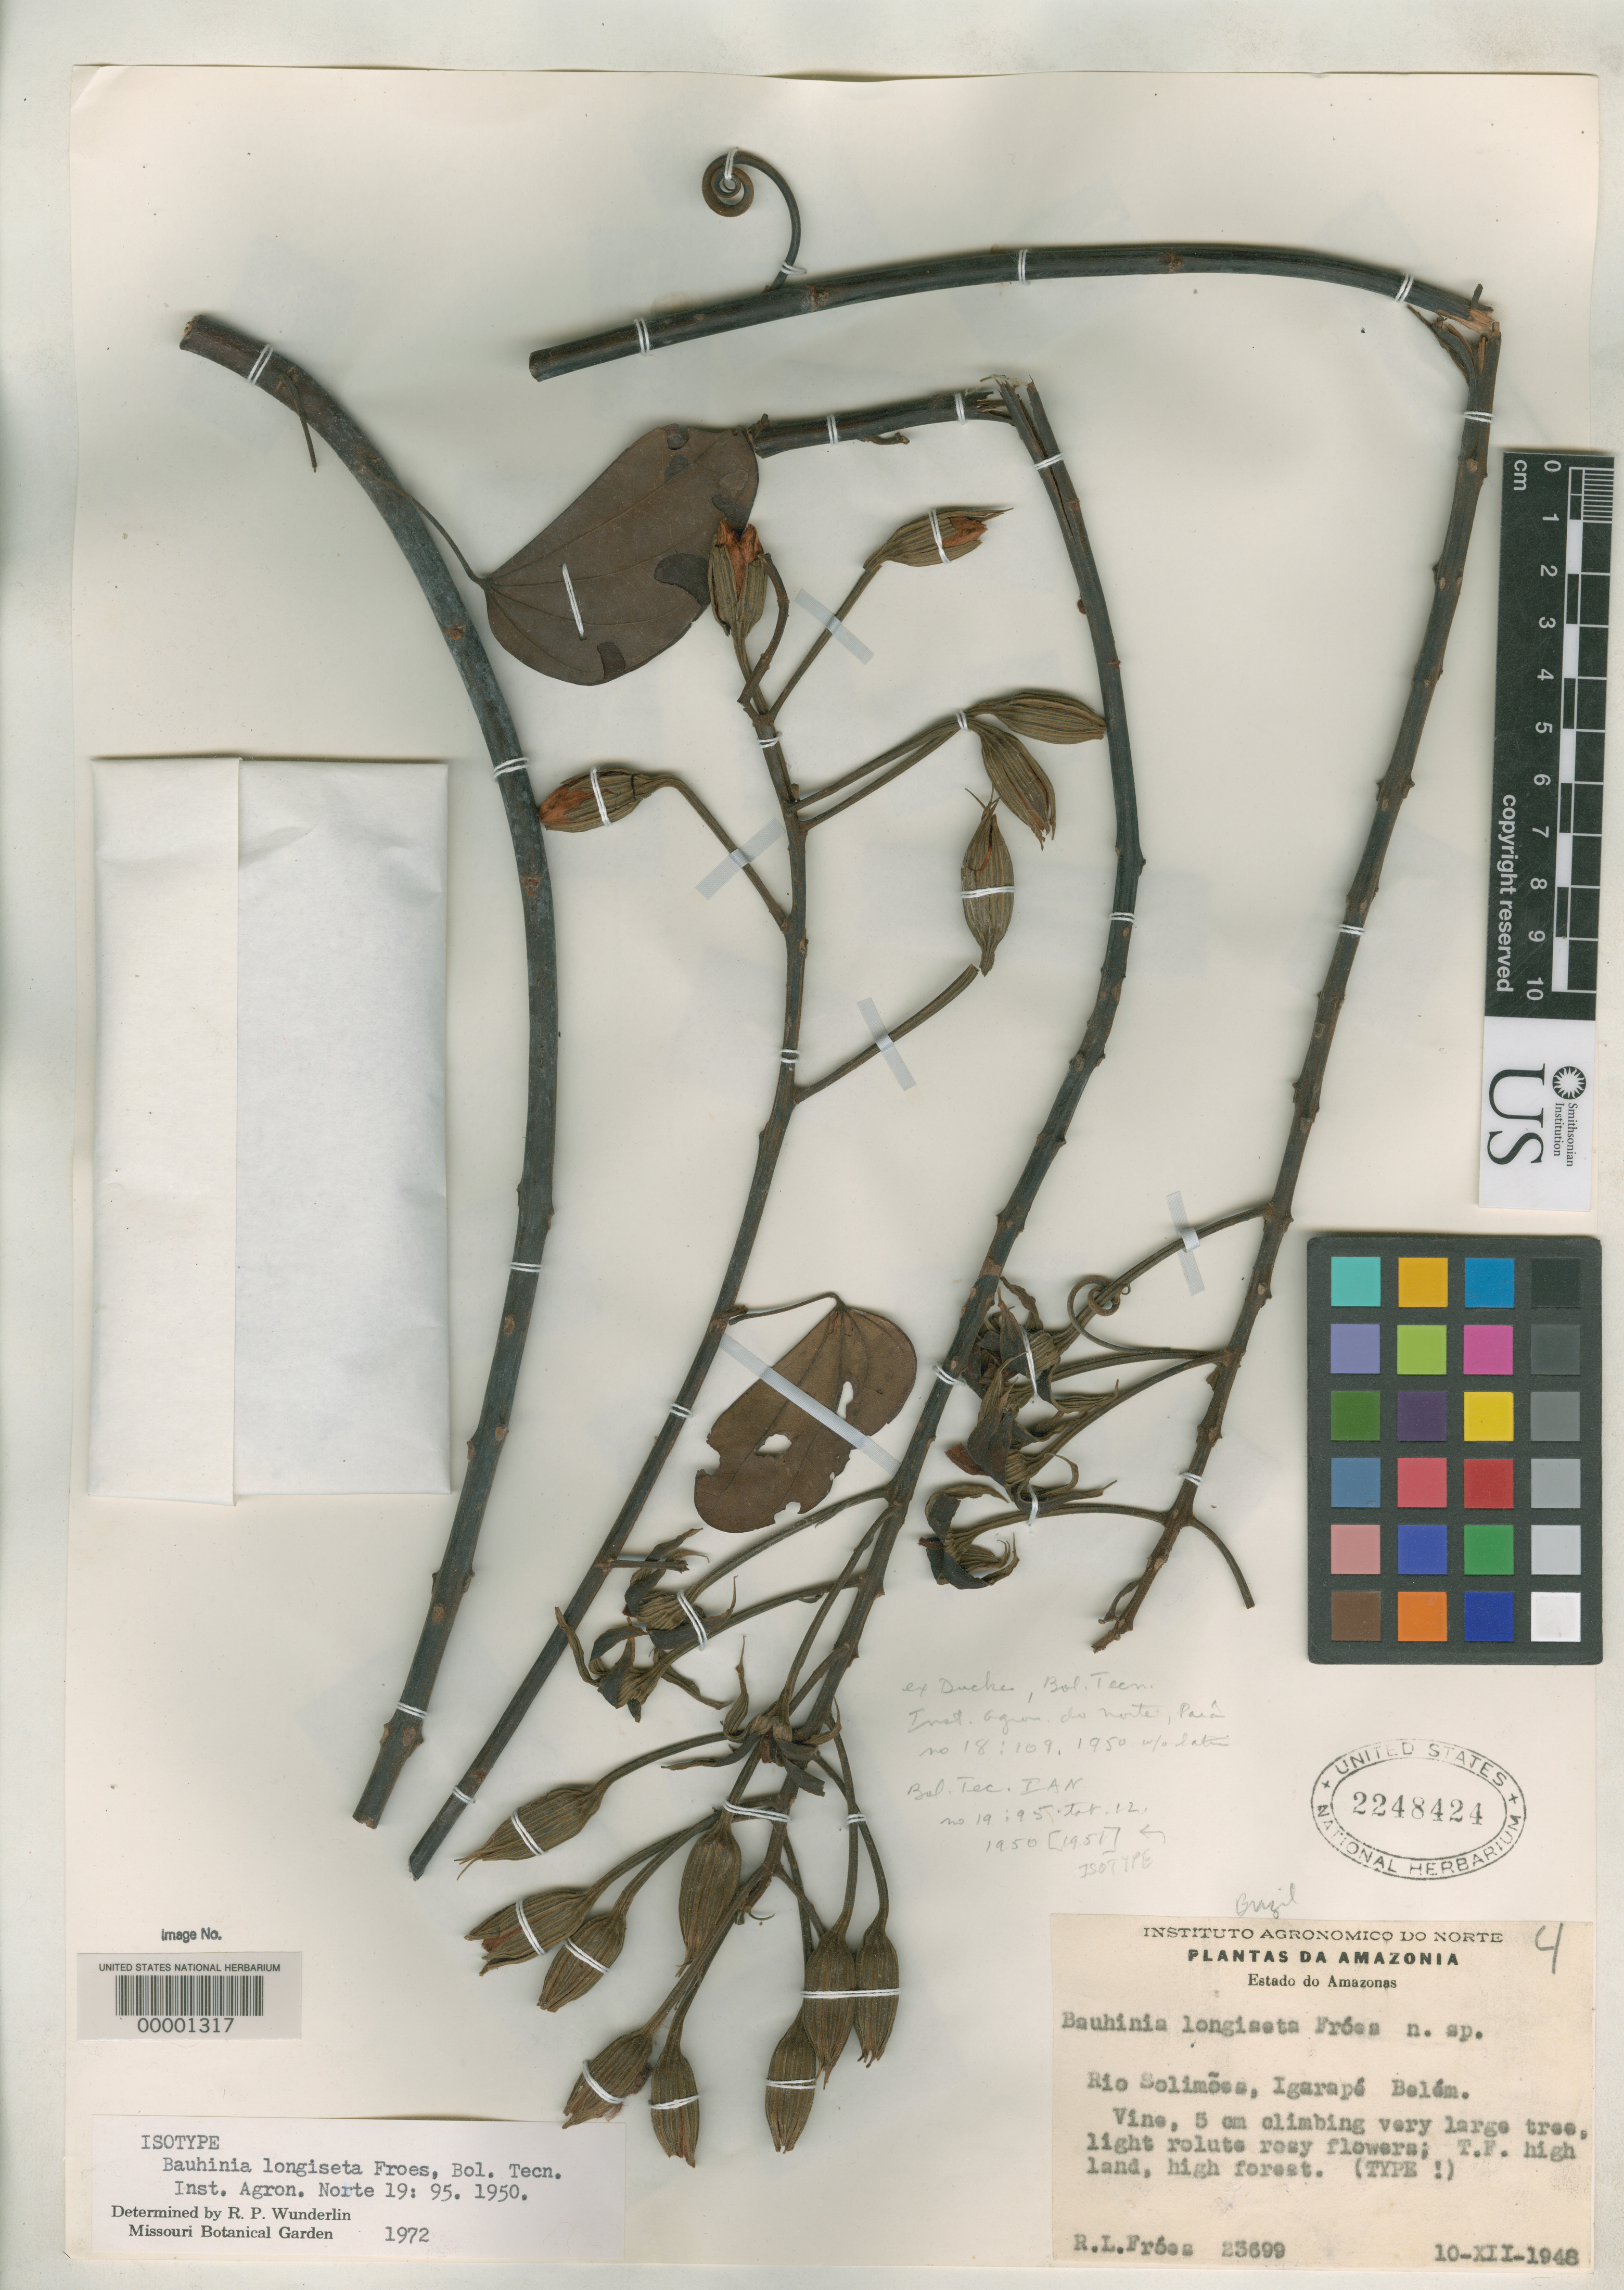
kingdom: Plantae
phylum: Tracheophyta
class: Magnoliopsida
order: Fabales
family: Fabaceae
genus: Bauhinia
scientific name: Bauhinia longiseta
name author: Fróes ex Ducke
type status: Isotype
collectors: R. L. Fróes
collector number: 23699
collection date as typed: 10 Dec 1948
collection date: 1948-12-10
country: Brazil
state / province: Amazonas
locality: Rio Solimoes, Igarape Belem.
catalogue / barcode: US 2248424